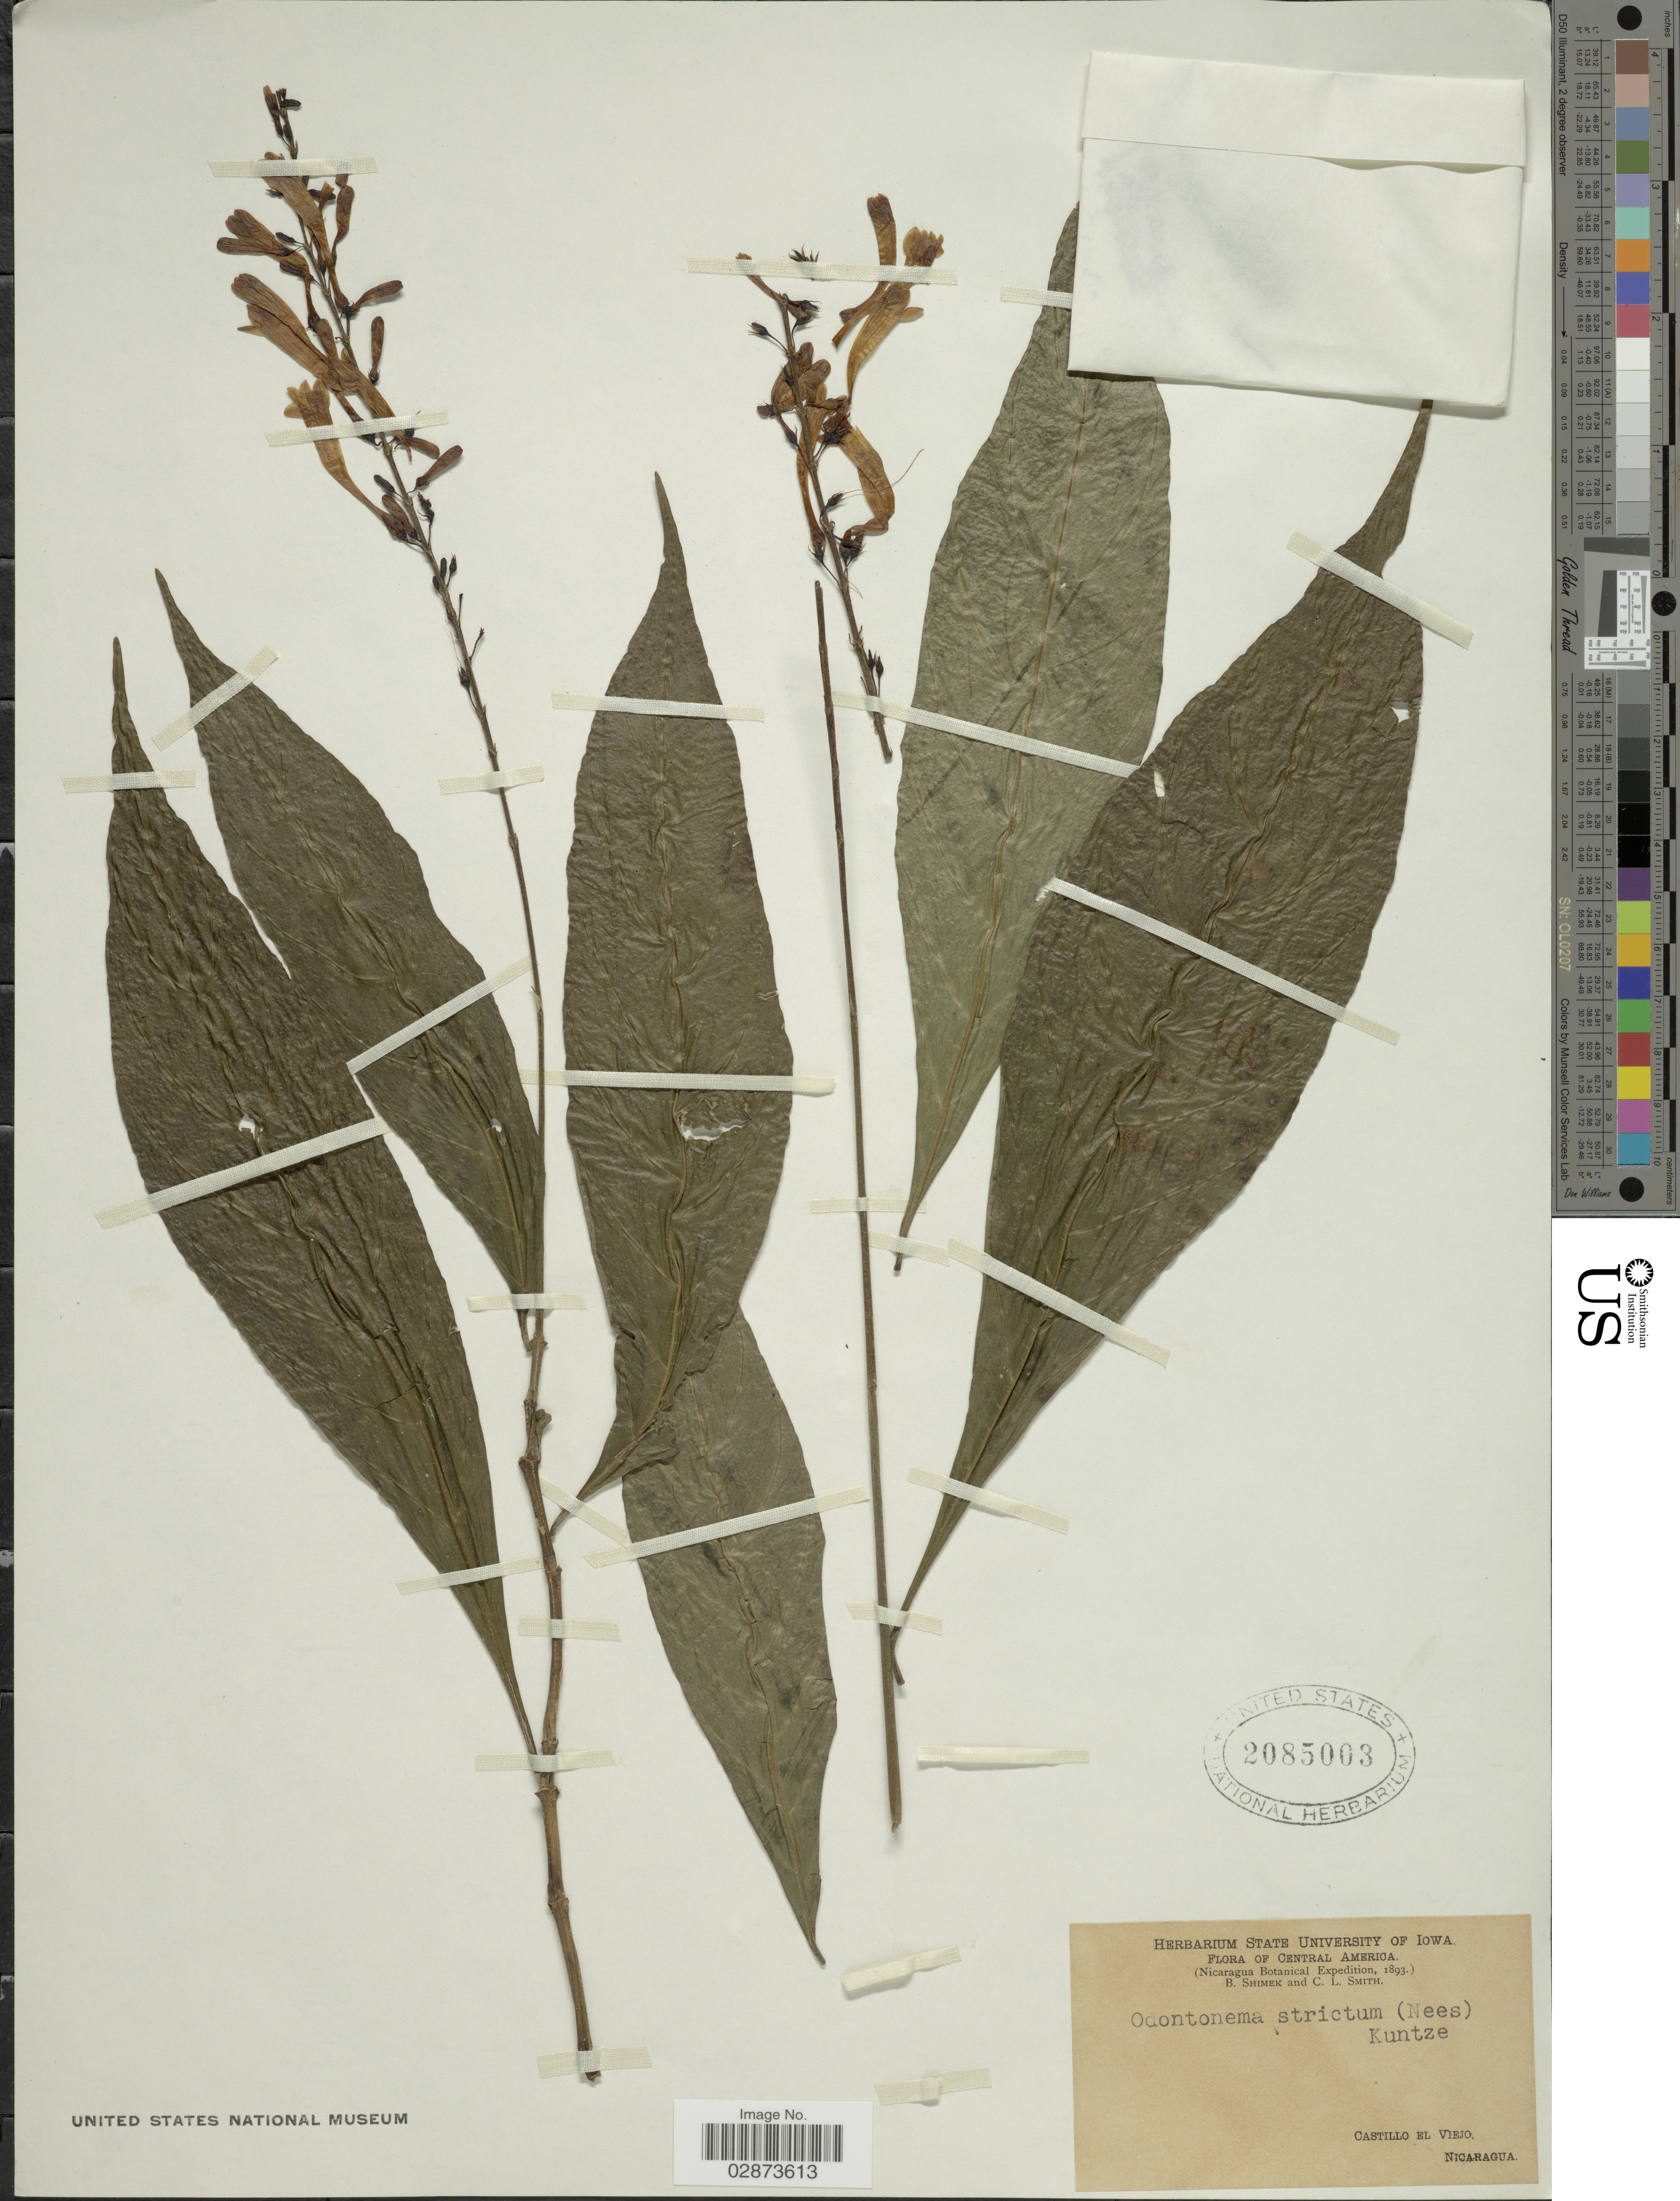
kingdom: Plantae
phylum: Tracheophyta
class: Magnoliopsida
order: Lamiales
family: Acanthaceae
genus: Odontonema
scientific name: Odontonema tubaeforme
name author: (Bertol.) Kuntze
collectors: B. Shimek & C. L. Smith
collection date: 1893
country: Nicaragua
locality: Castillo el Viejo.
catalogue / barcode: US 2085003